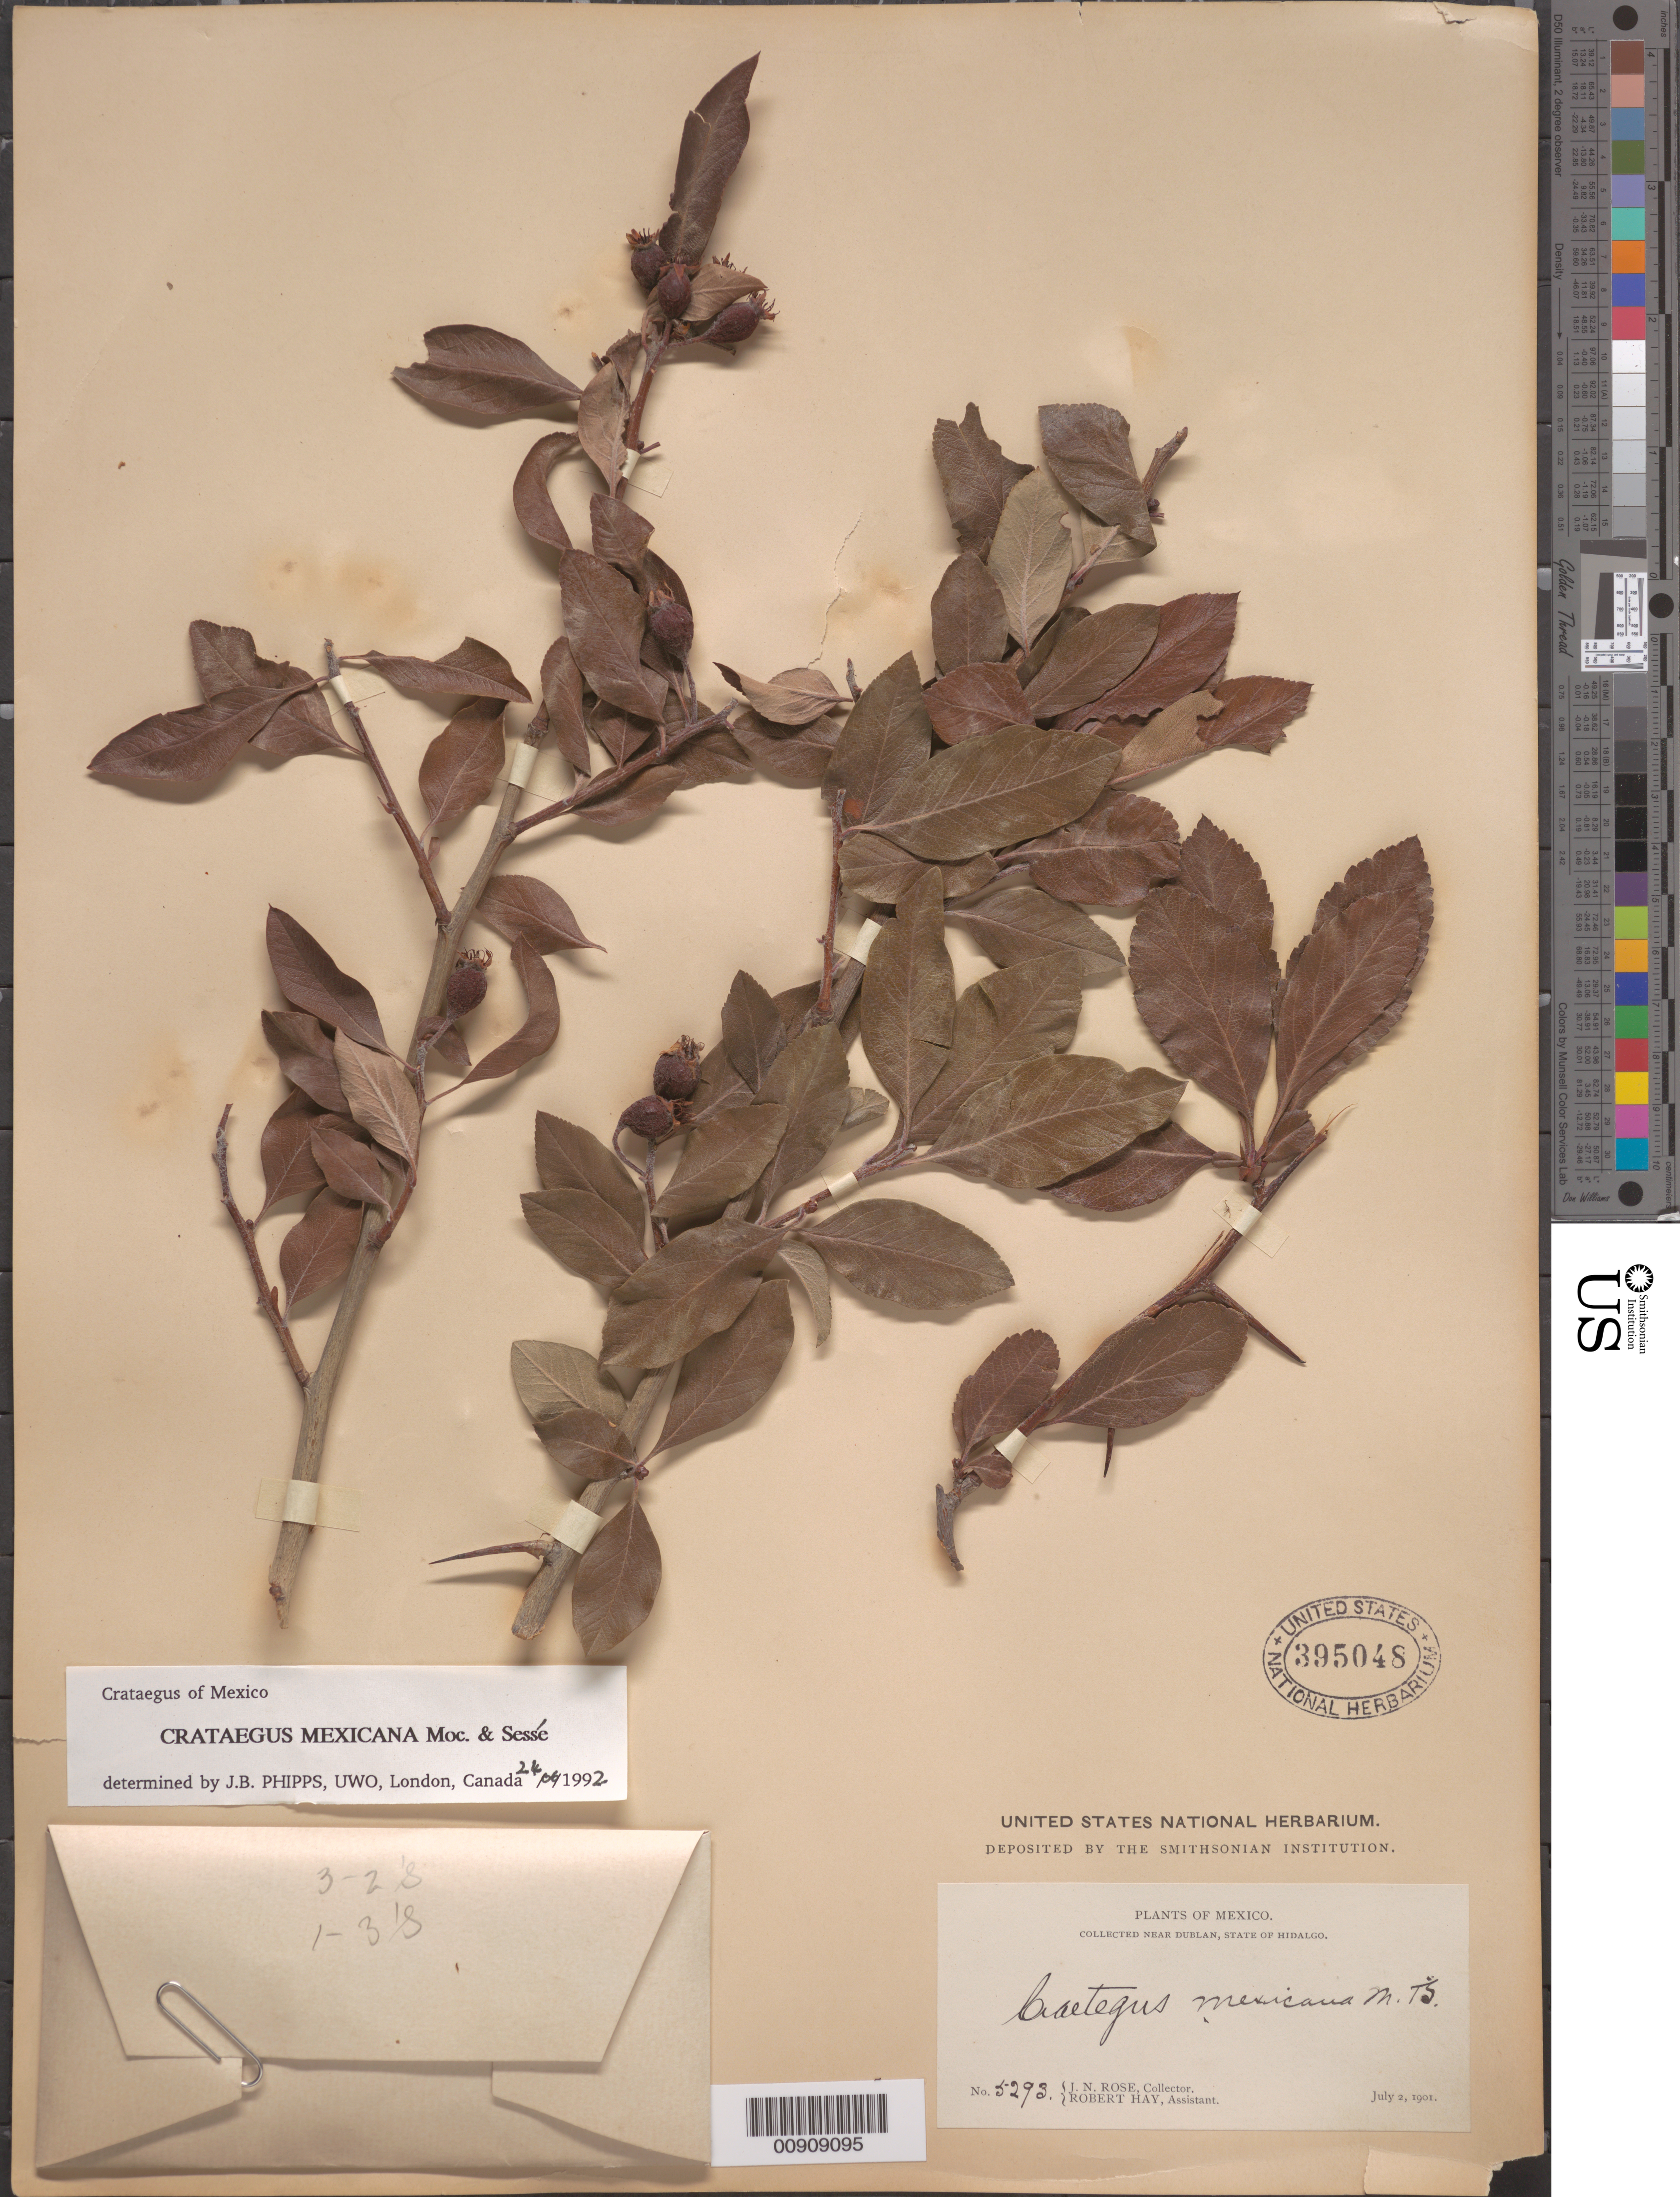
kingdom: Plantae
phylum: Tracheophyta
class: Magnoliopsida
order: Rosales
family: Rosaceae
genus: Crataegus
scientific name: Crataegus mexicana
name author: Moc. & Sessé ex DC.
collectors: J. N. Rose & R. Hay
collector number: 5293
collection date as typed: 02 Jul 1901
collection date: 1901-07-02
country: Mexico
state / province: Hidalgo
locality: Near Dublan, State of Hidalgo.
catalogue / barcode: US 395048